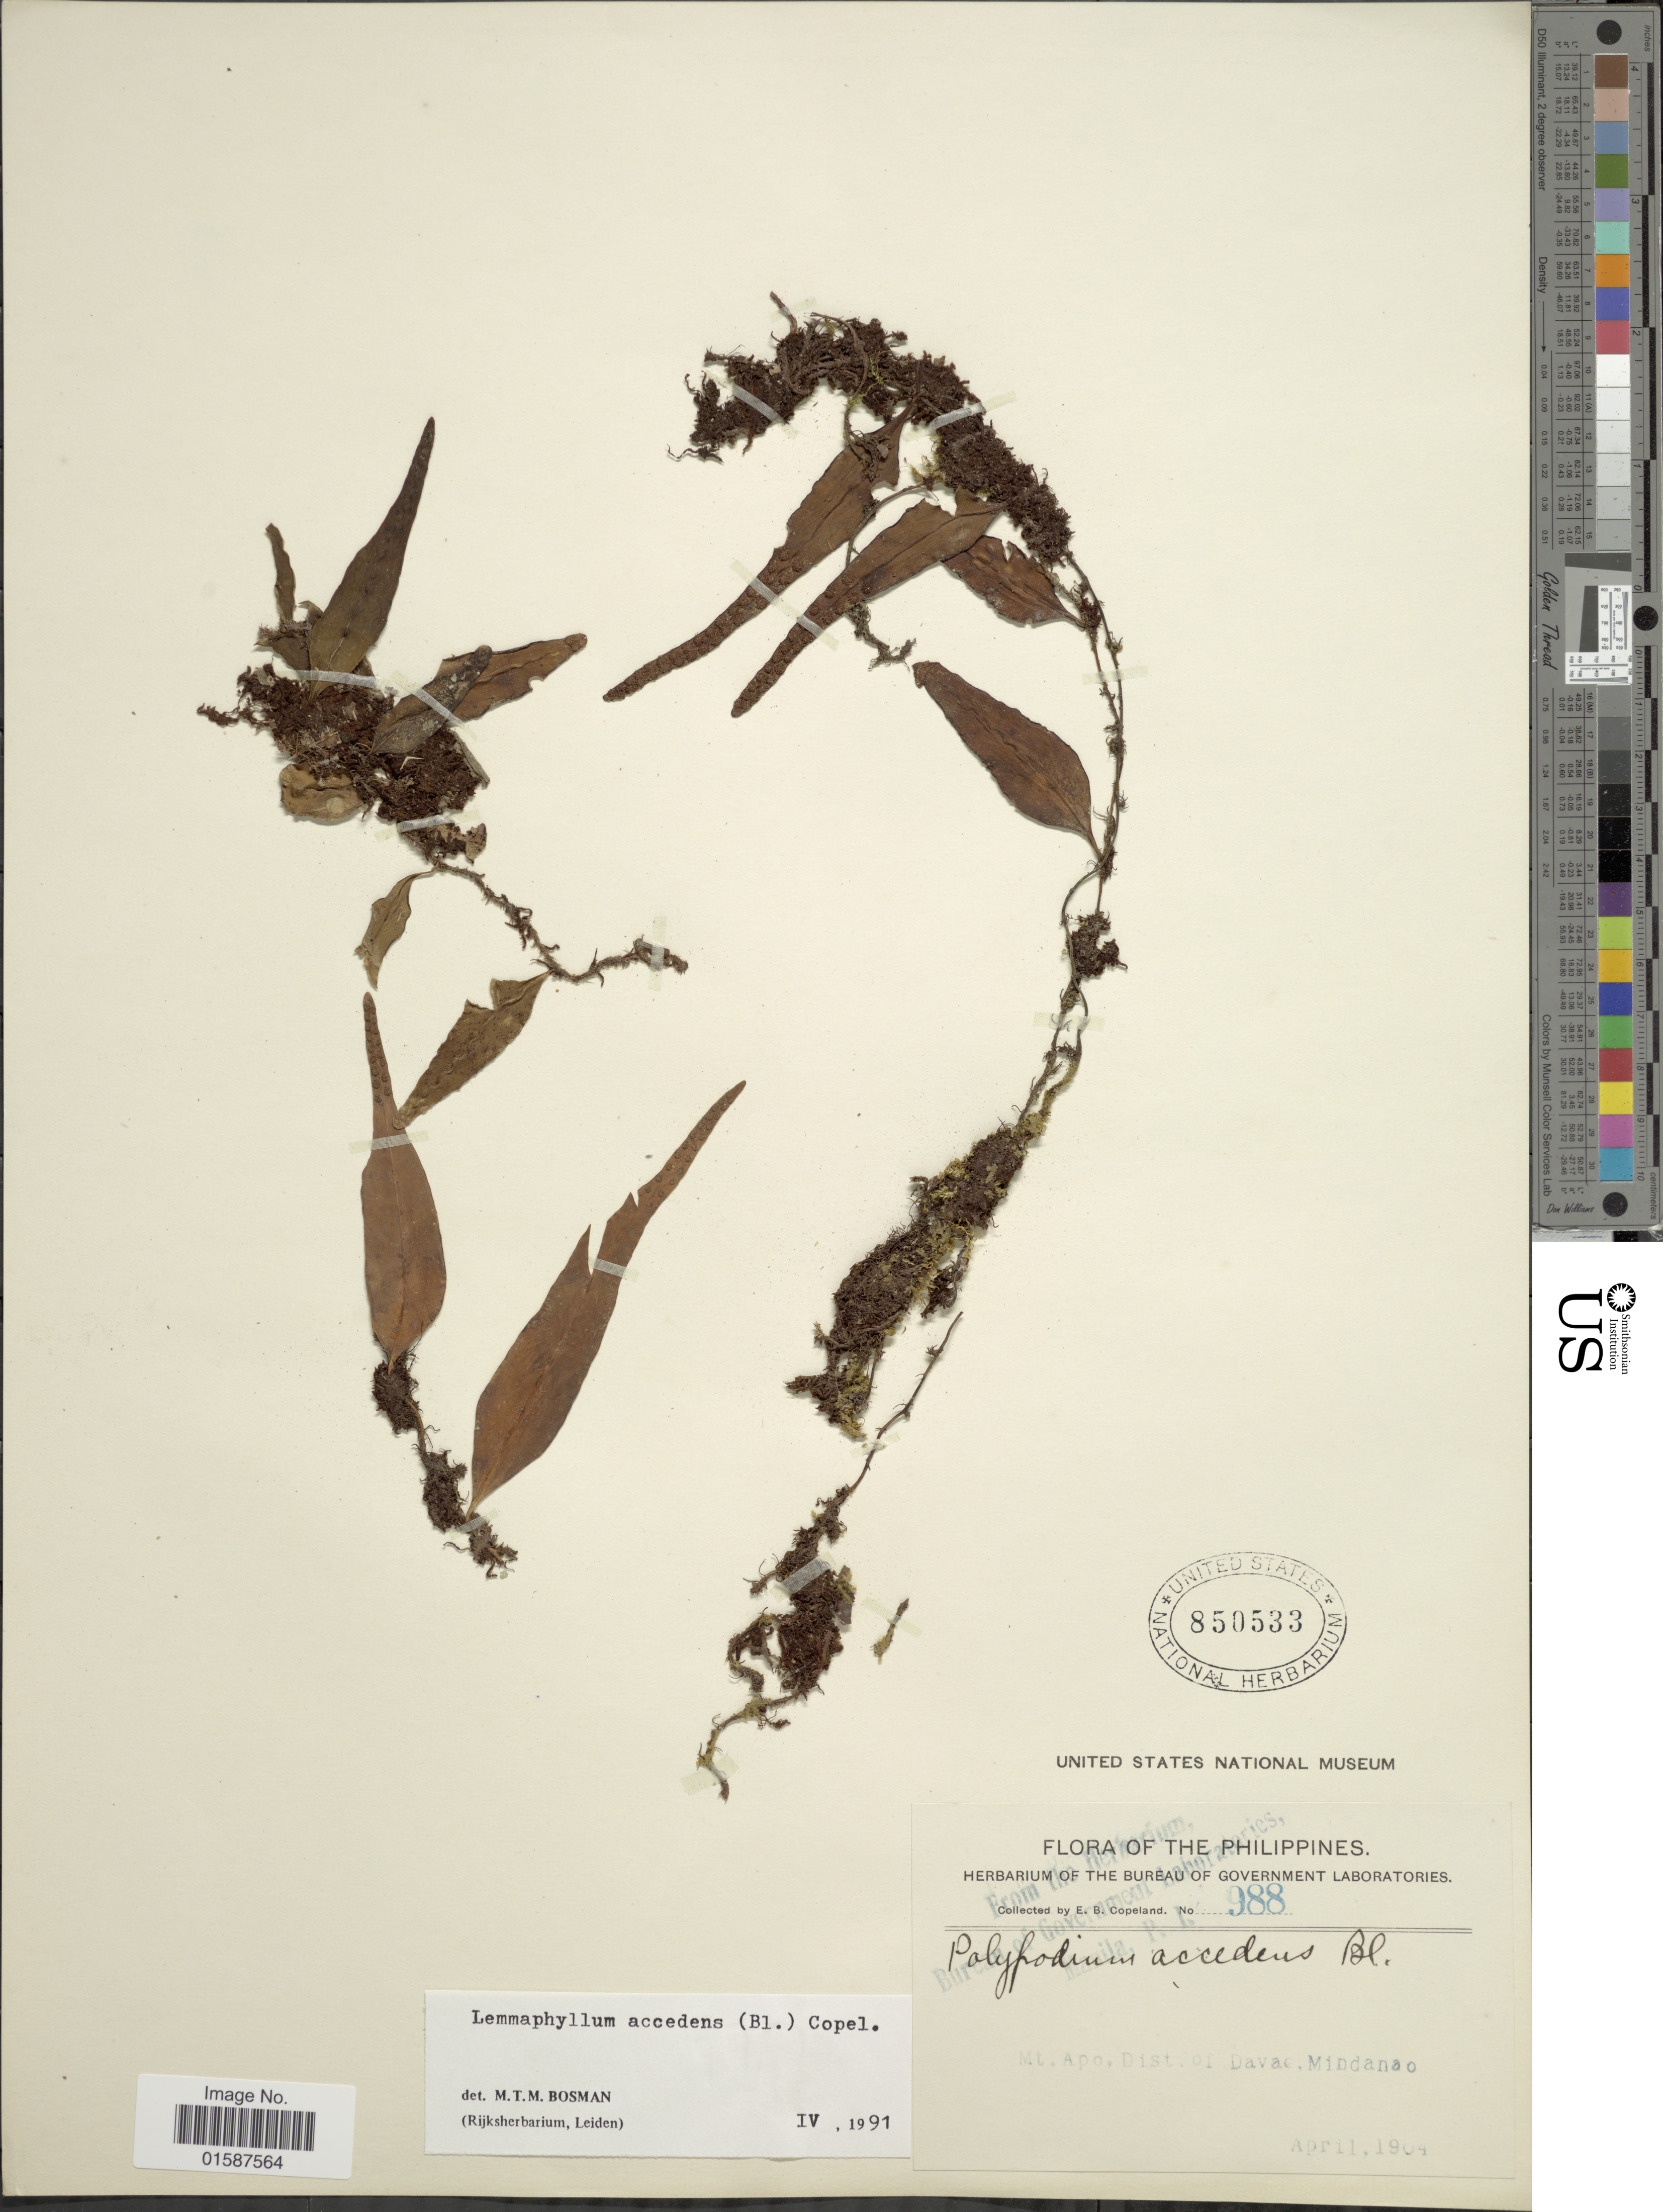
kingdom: Plantae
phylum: Tracheophyta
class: Polypodiopsida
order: Polypodiales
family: Polypodiaceae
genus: Lemmaphyllum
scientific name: Lemmaphyllum accedens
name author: (Blume) Donk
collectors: E. B. Copeland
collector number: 988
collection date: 1904-04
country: Philippines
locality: Mt. apo, Dist. of Davao, Mindanao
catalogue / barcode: US 850533